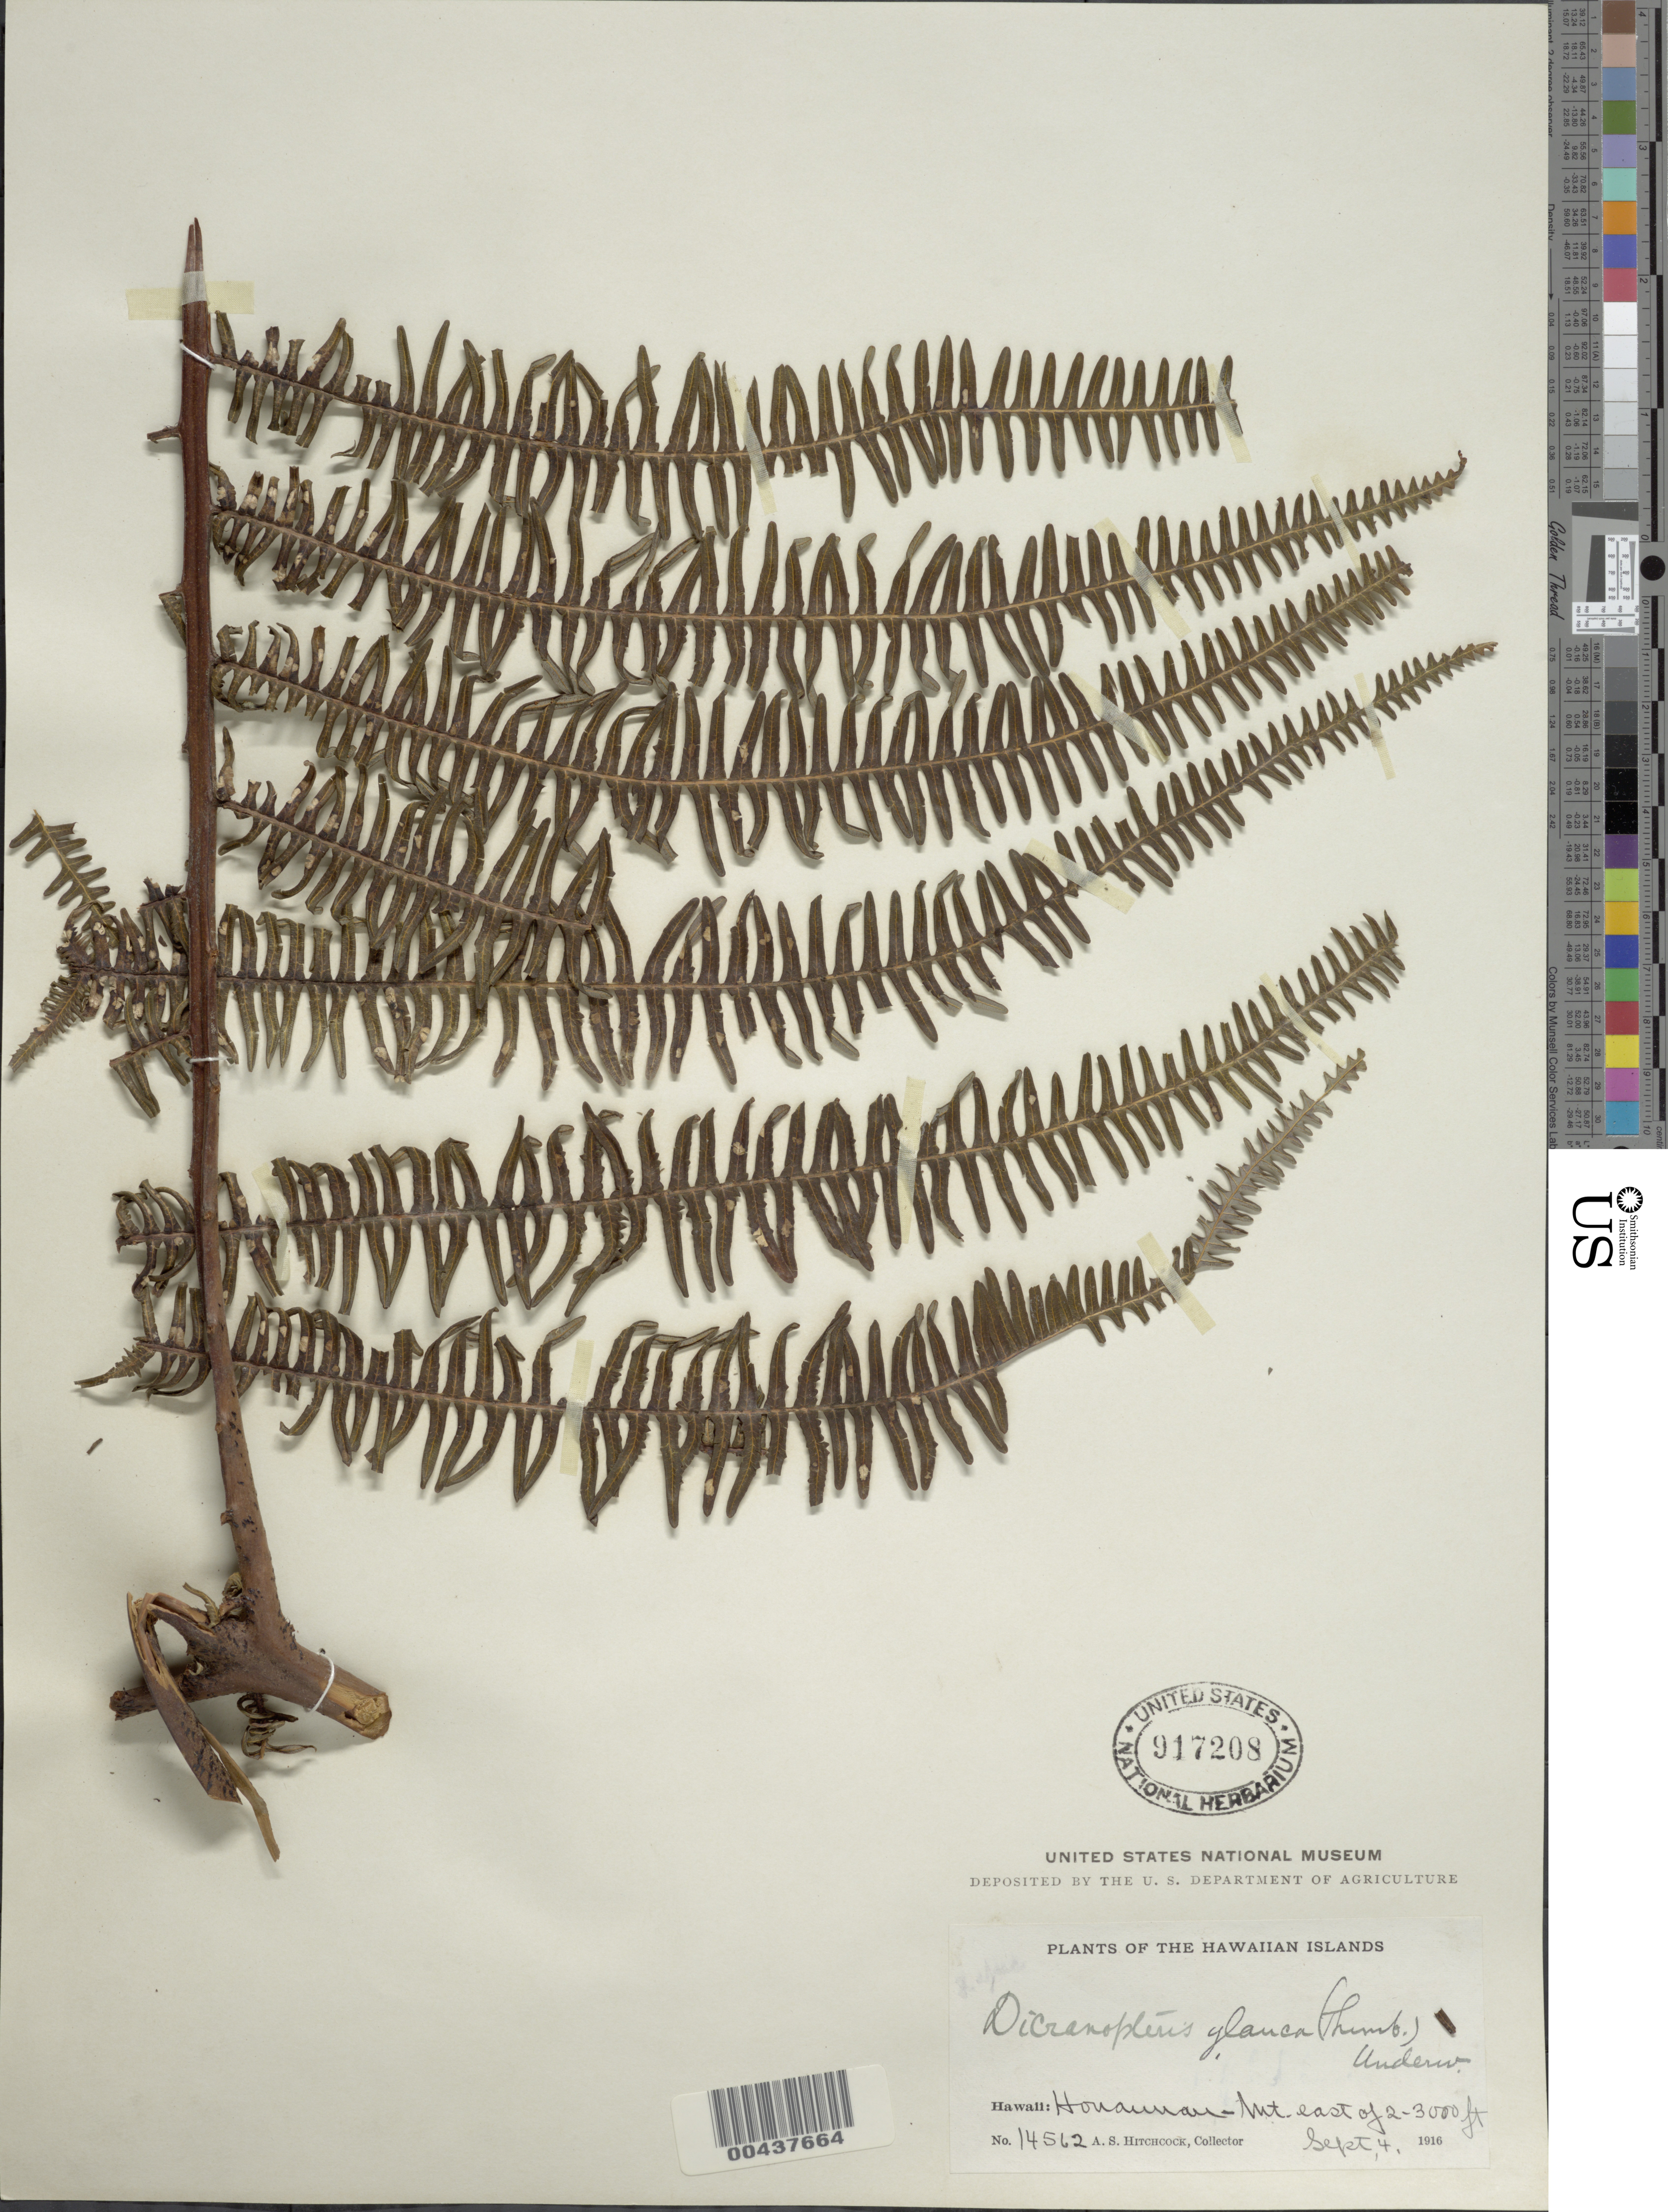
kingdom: Plantae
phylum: Tracheophyta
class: Polypodiopsida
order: Gleicheniales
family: Gleicheniaceae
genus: Diplopterygium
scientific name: Diplopterygium glaucum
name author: (Thunb. ex Houtt.) Nakai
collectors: A. S. Hitchcock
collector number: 14562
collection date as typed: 4 Sep 1916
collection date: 1916-09-04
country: United States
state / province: Hawaii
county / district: Hawaii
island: Hawaii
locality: Honaunau-Mt. E of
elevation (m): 610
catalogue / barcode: US 917208